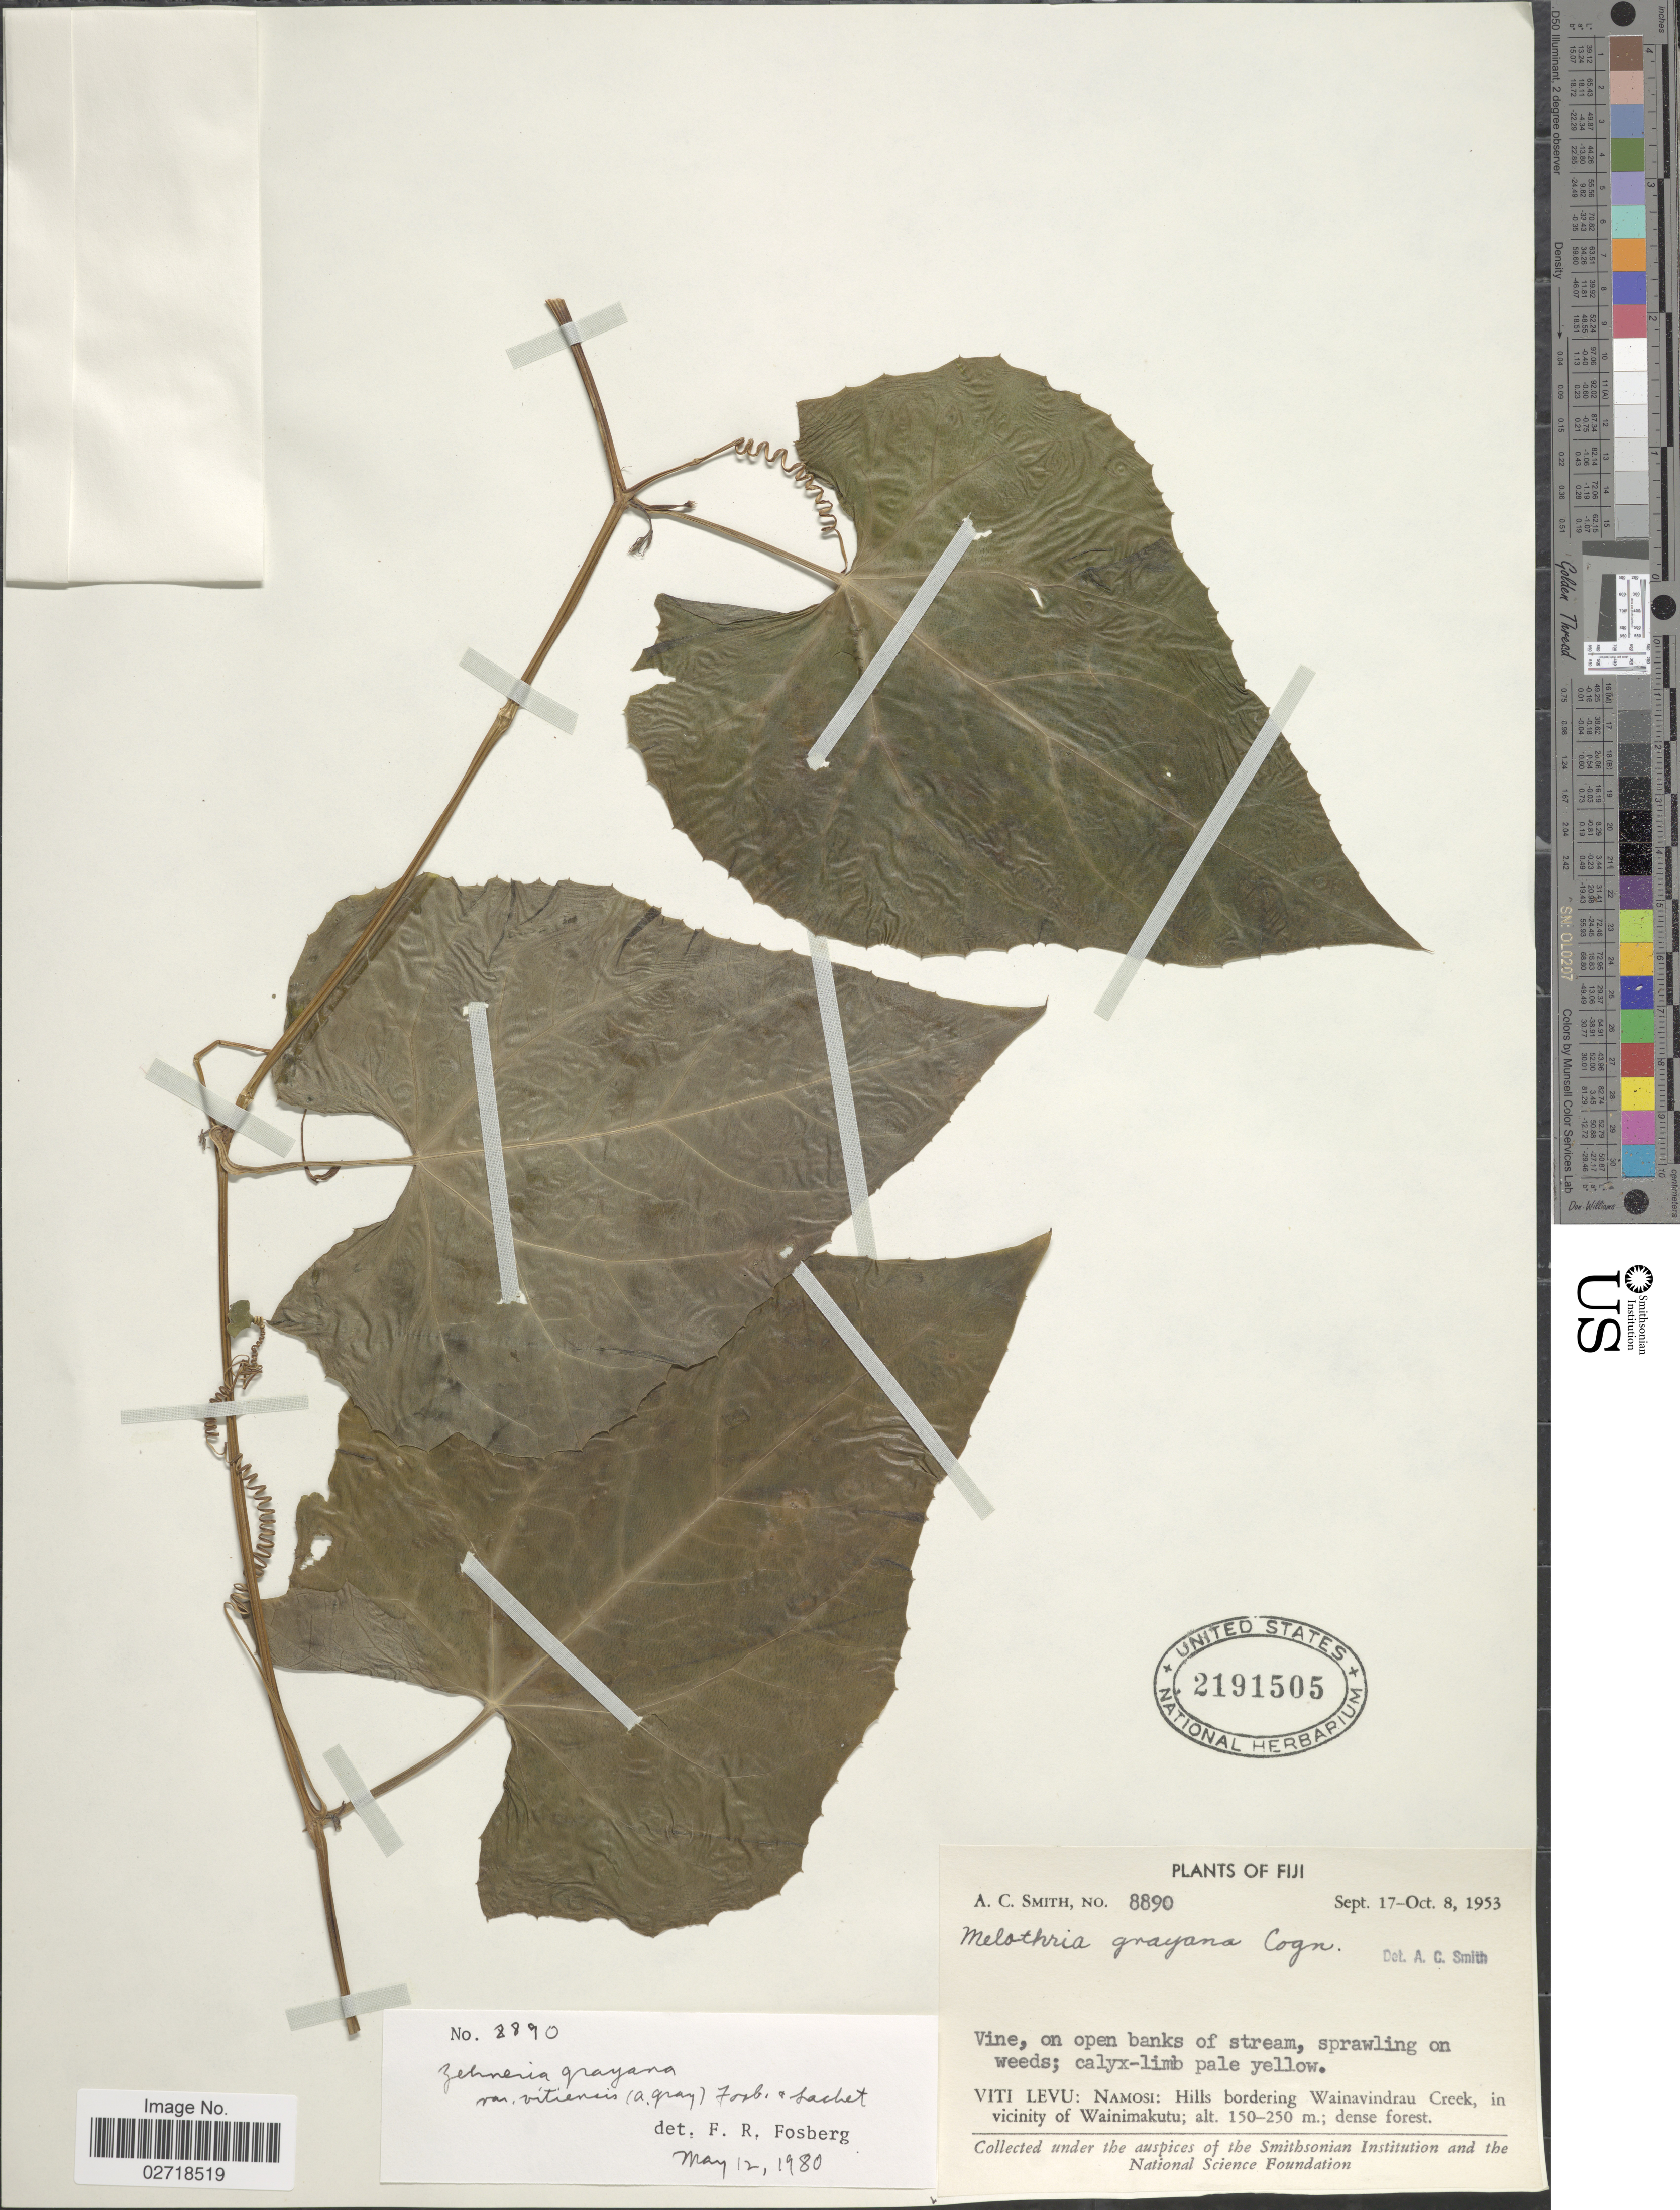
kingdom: Plantae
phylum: Tracheophyta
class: Magnoliopsida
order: Cucurbitales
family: Cucurbitaceae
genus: Zehneria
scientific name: Zehneria grayana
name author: (Cogn.) Fosberg & Sachet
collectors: A. C. Smith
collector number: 8890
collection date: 1953-09-17/1953-10-08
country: Fiji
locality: Viti Levu: Namosi: Hills bordering Wainavindrau Creek, in vicinity of Wainimakutu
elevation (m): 150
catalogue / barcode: US 2191505